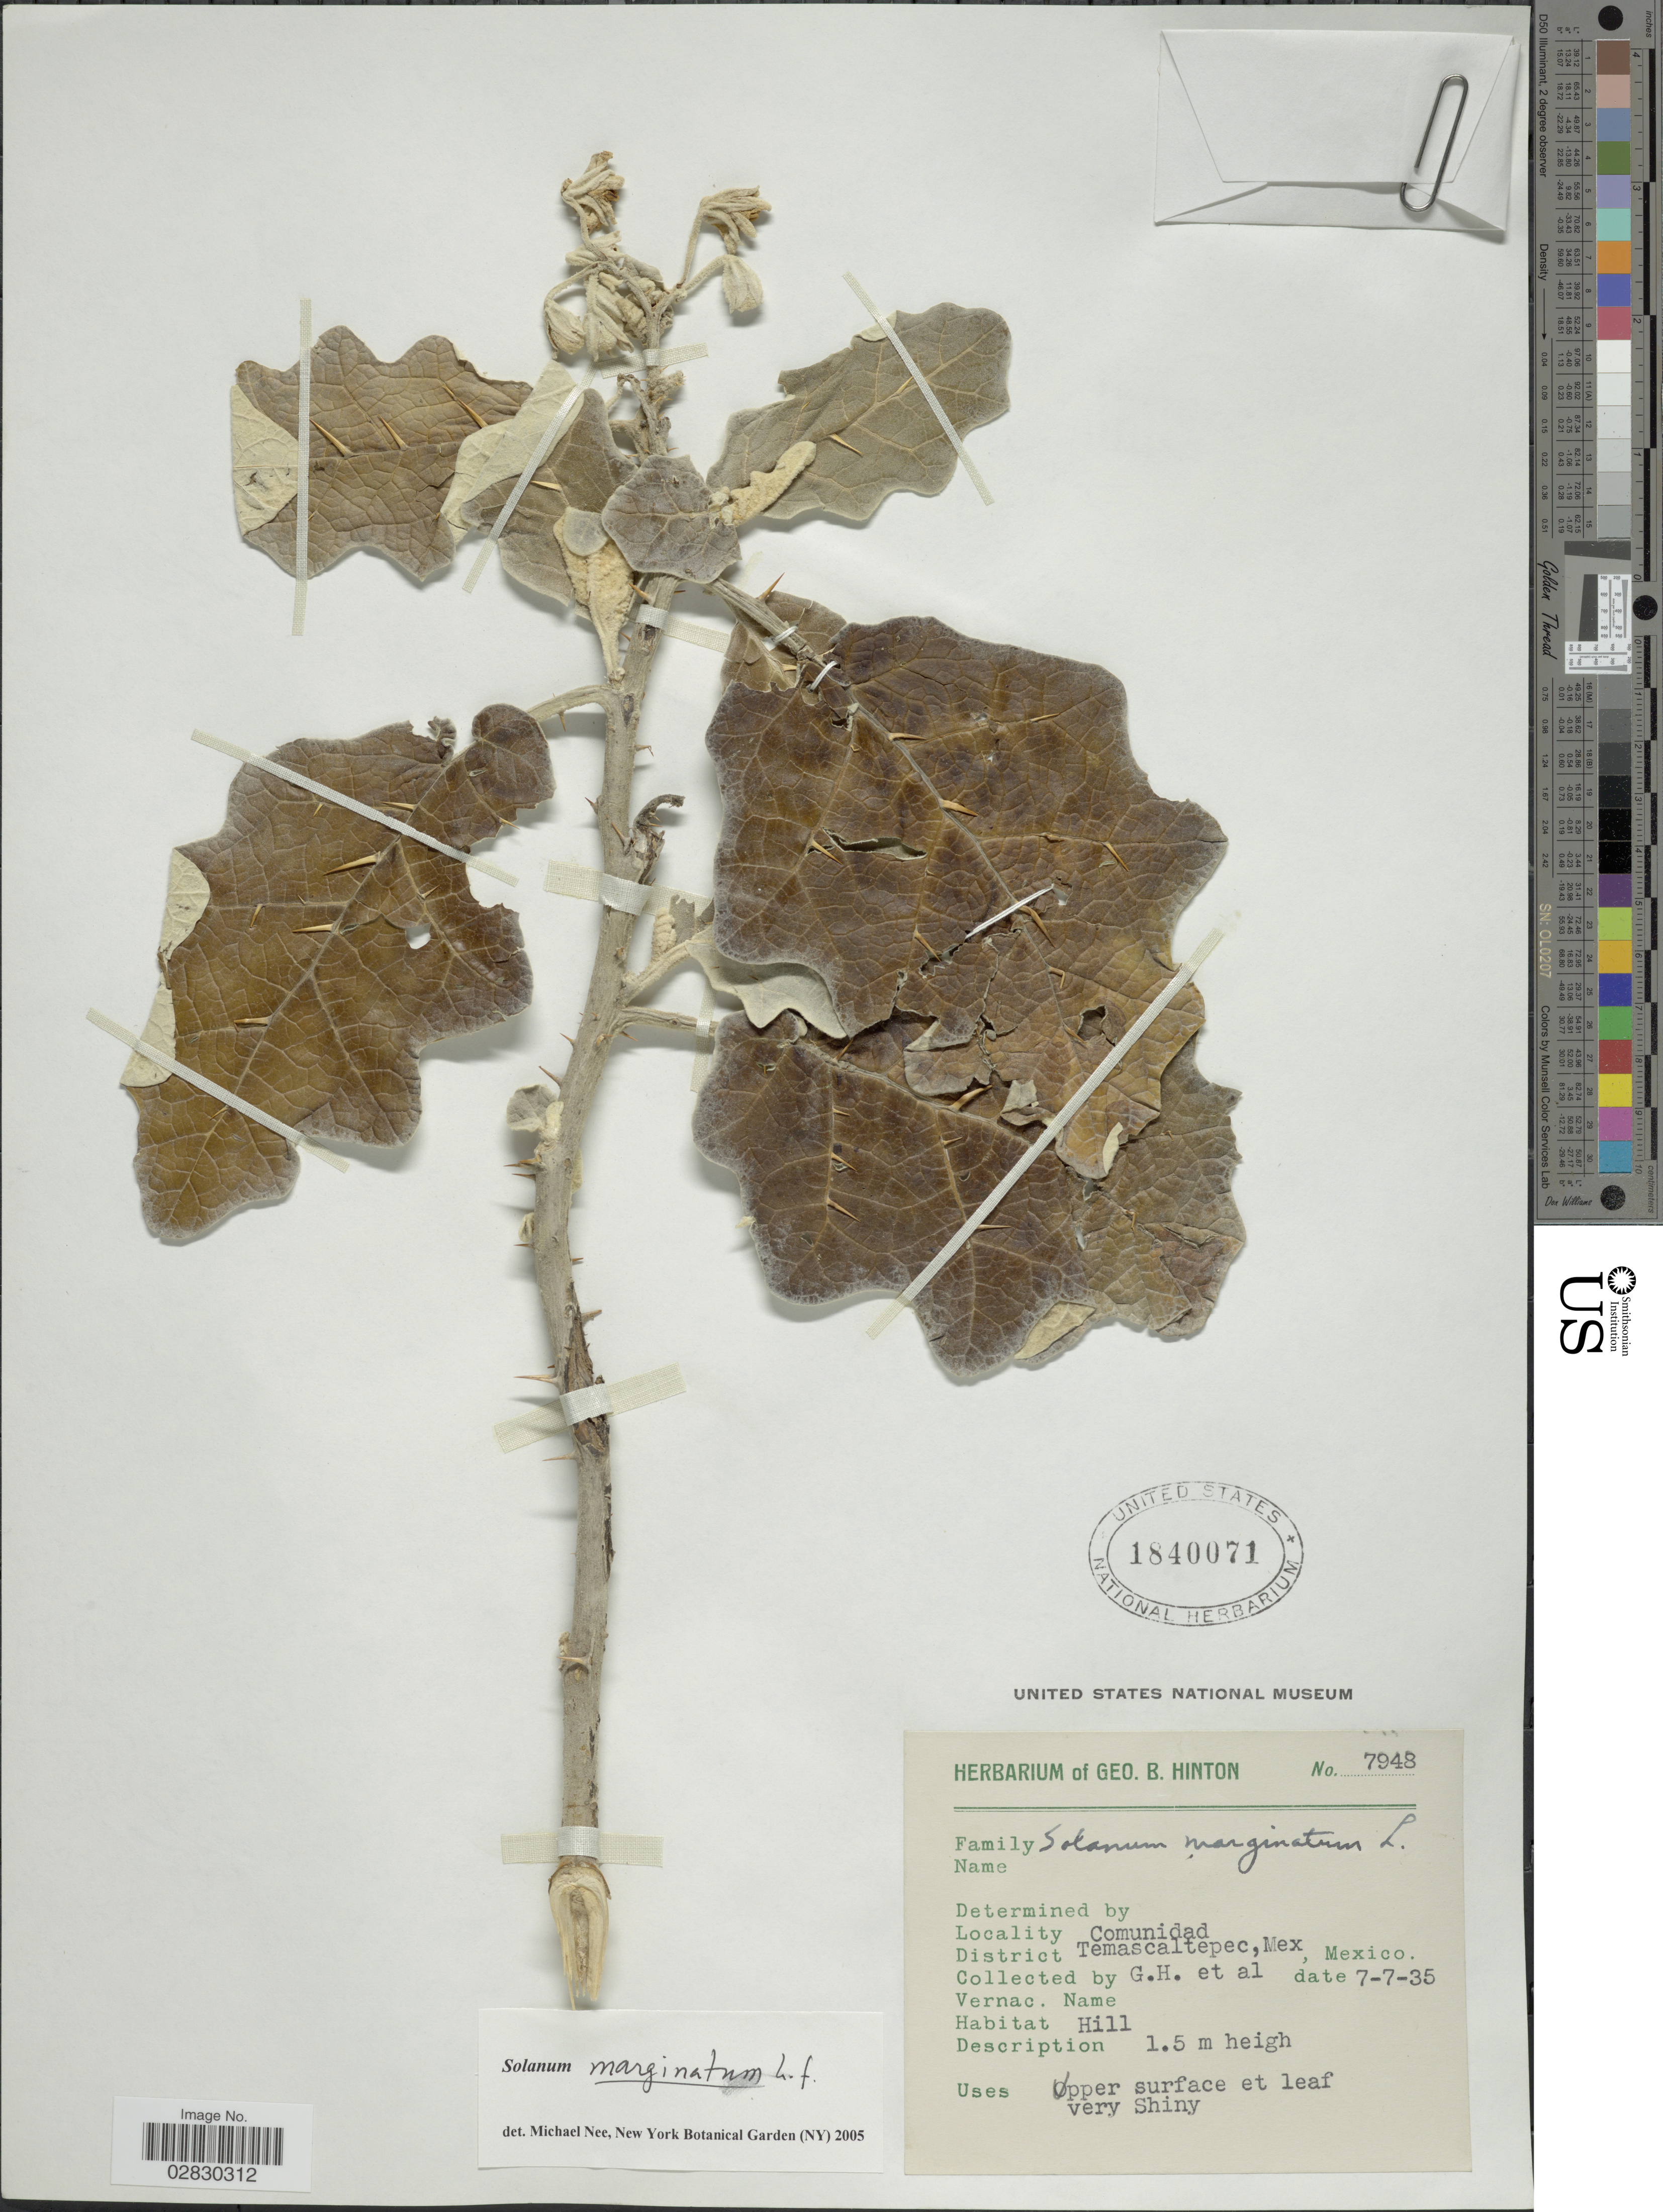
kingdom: Plantae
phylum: Tracheophyta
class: Magnoliopsida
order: Solanales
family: Solanaceae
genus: Solanum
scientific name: Solanum marginatum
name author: L. f.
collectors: G. B. Hinton & et al.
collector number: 7948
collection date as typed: Transcribed d/m/y: 7/7/35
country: Mexico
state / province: México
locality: Comunidad. District Temascaltepec.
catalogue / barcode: US 1840071